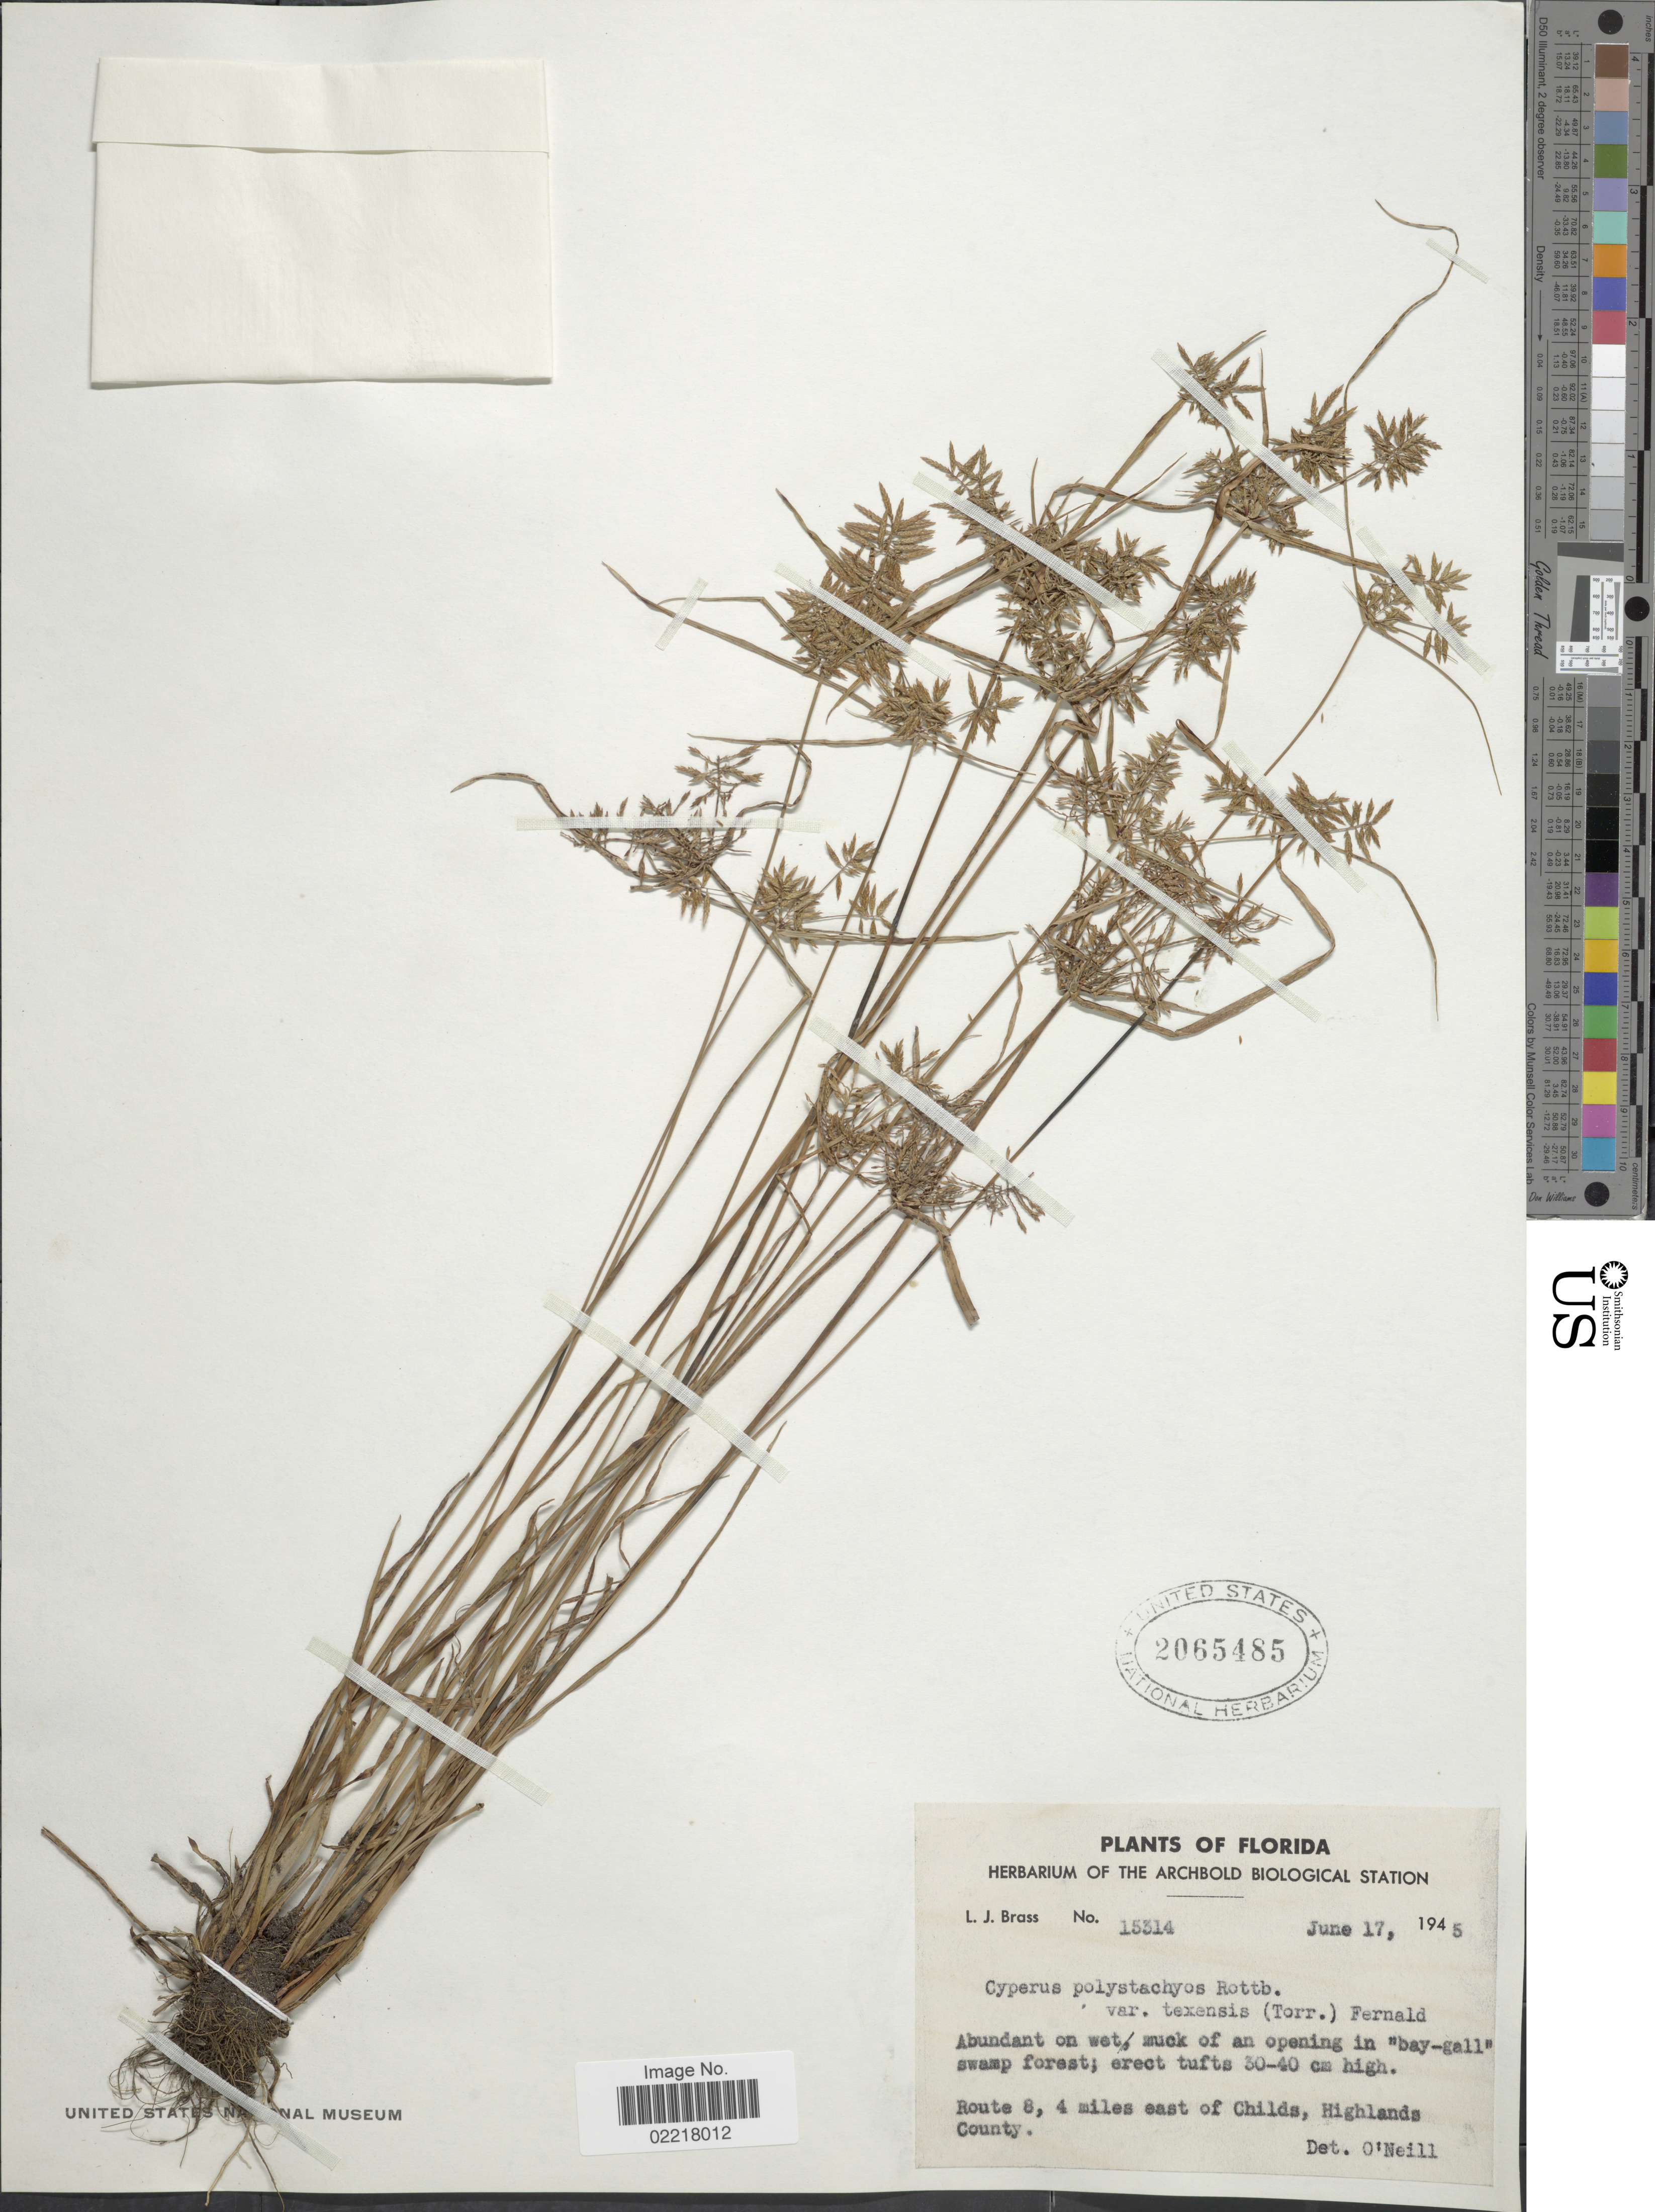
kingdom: Plantae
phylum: Tracheophyta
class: Liliopsida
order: Poales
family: Cyperaceae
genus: Cyperus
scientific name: Cyperus polystachyos var. texensis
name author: (Torr.) Fernald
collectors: L. J. Brass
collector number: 15314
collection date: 1945-06-17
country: United States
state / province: Florida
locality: Route 8, 4 miles east of Childs, Highlands County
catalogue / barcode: US 2065485